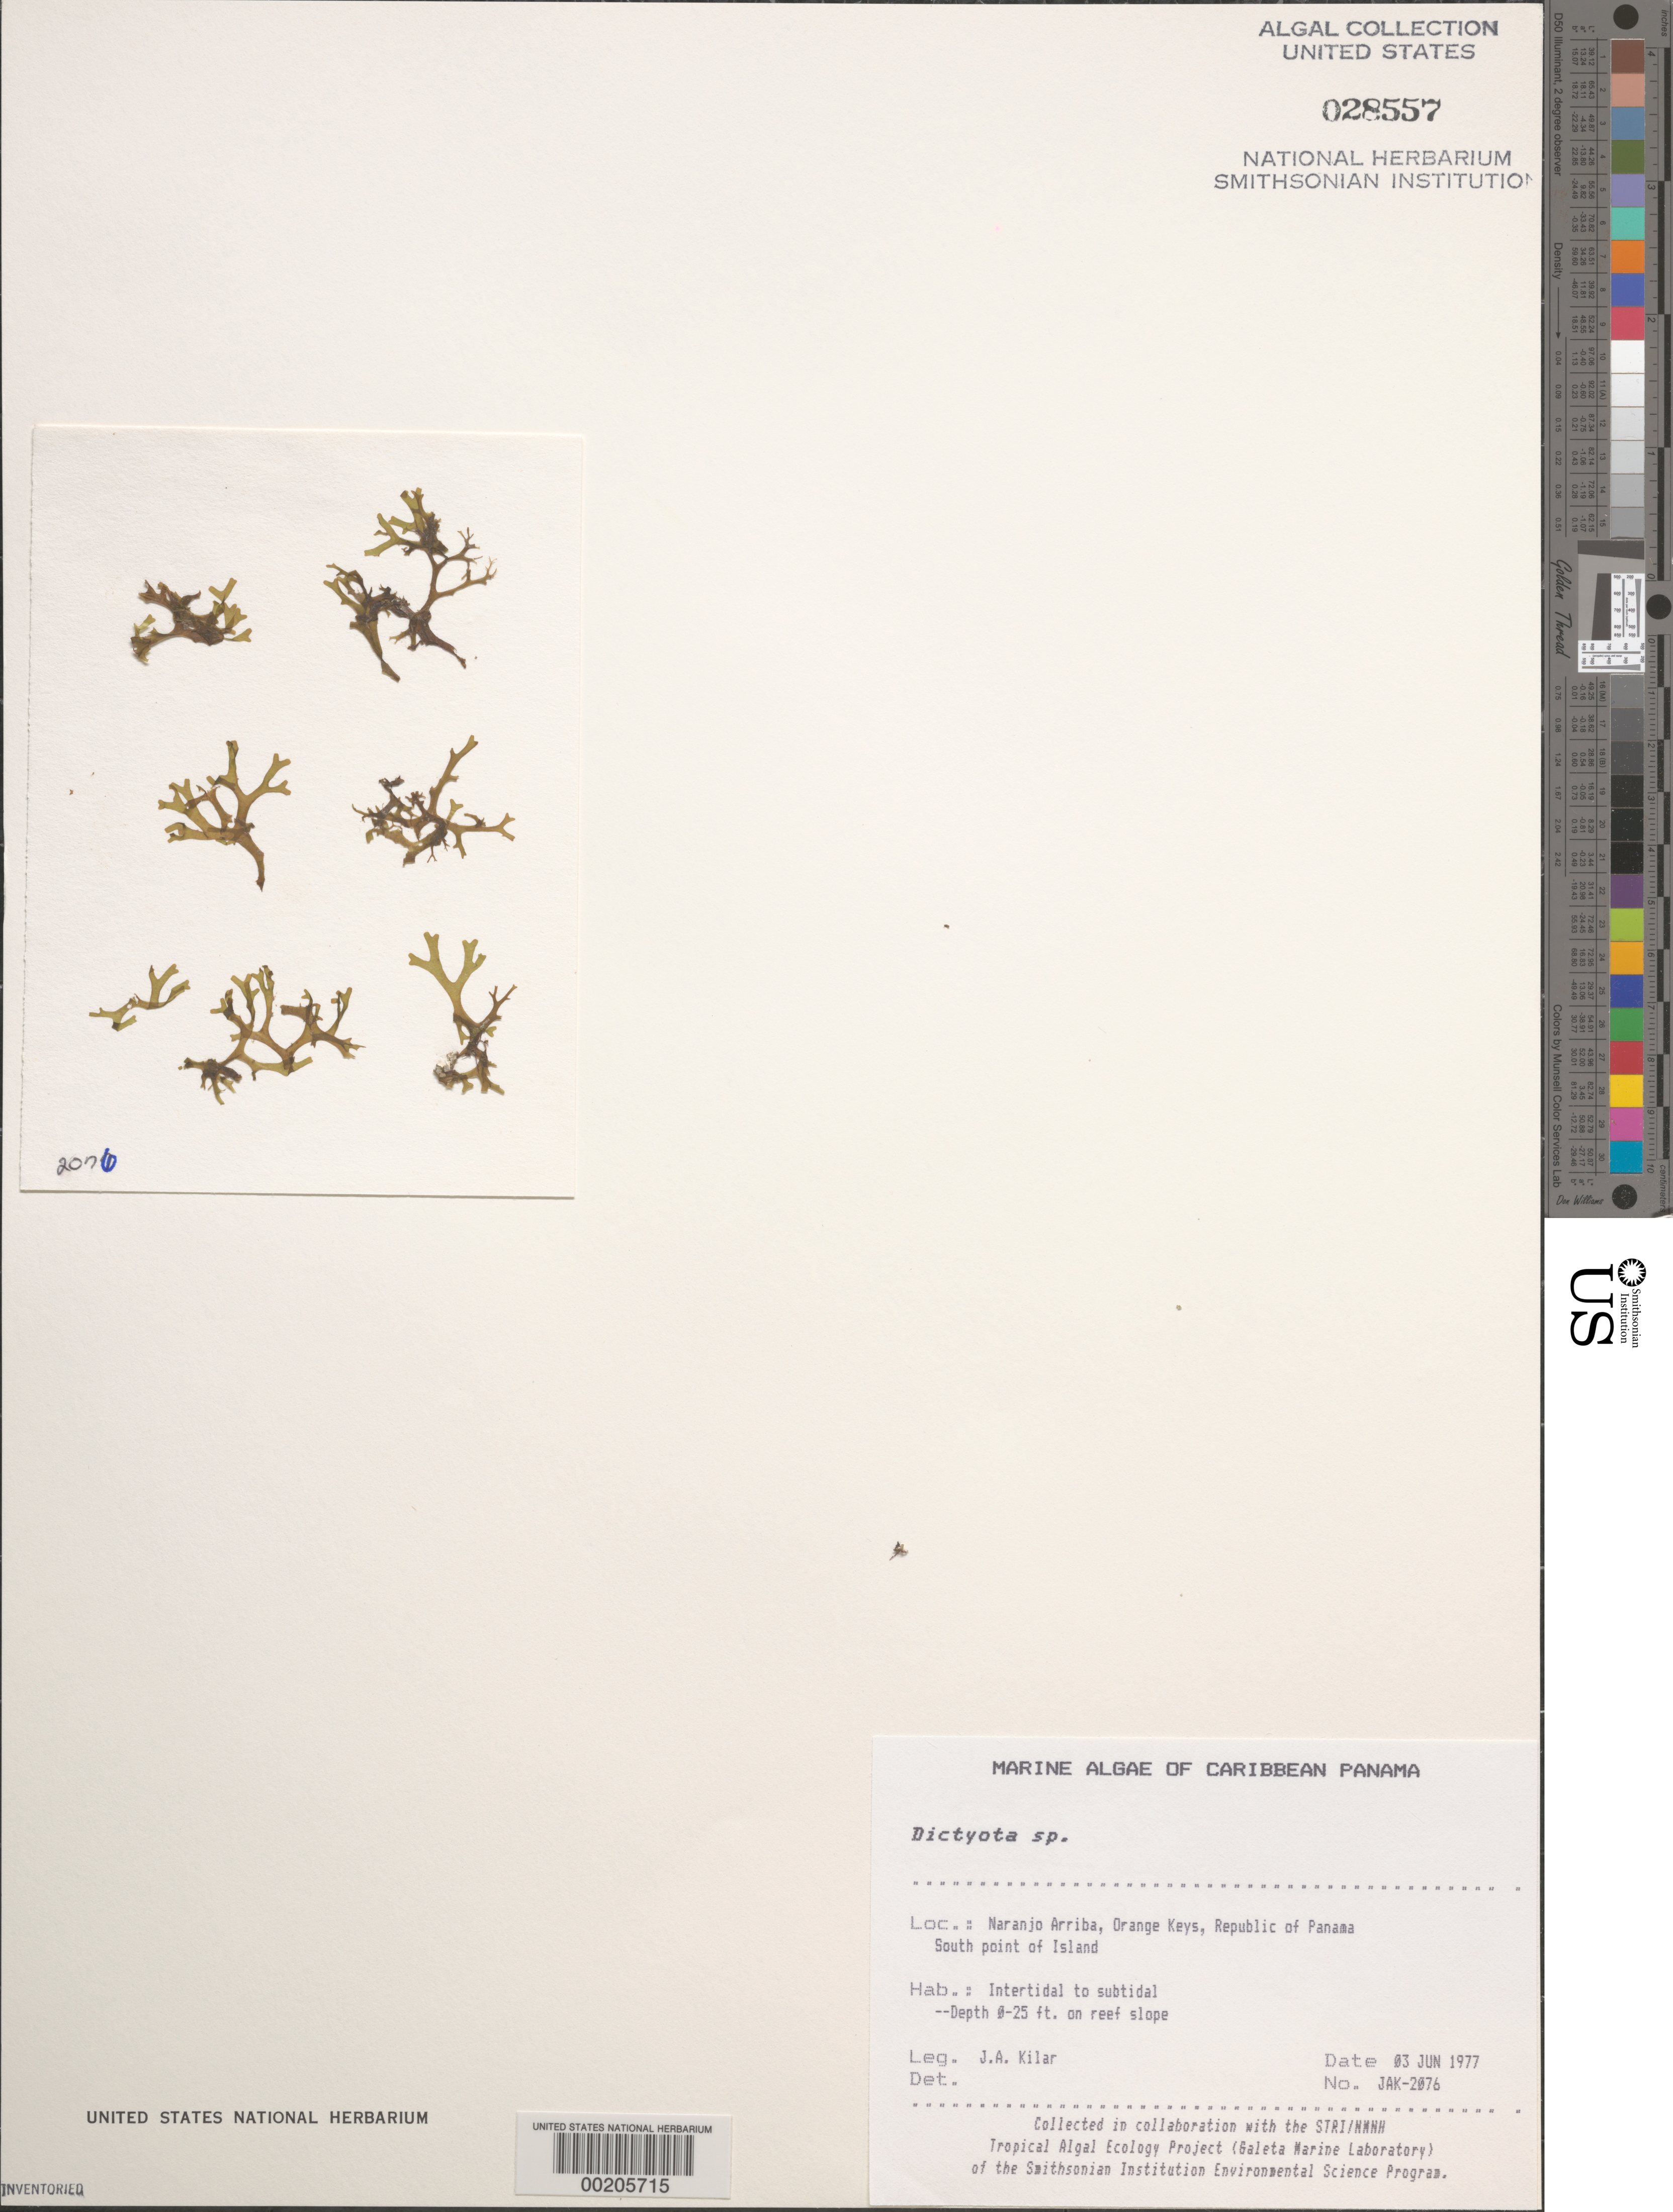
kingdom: Chromista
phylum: Ochrophyta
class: Phaeophyceae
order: Dictyotales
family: Dictyotaceae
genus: Dictyota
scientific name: Dictyota sp.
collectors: J. A. Kilar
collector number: JAK-2076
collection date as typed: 03 Jun 1977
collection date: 1977-06-03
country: Panama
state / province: Colón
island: Naranjo Arriba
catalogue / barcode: US 28557